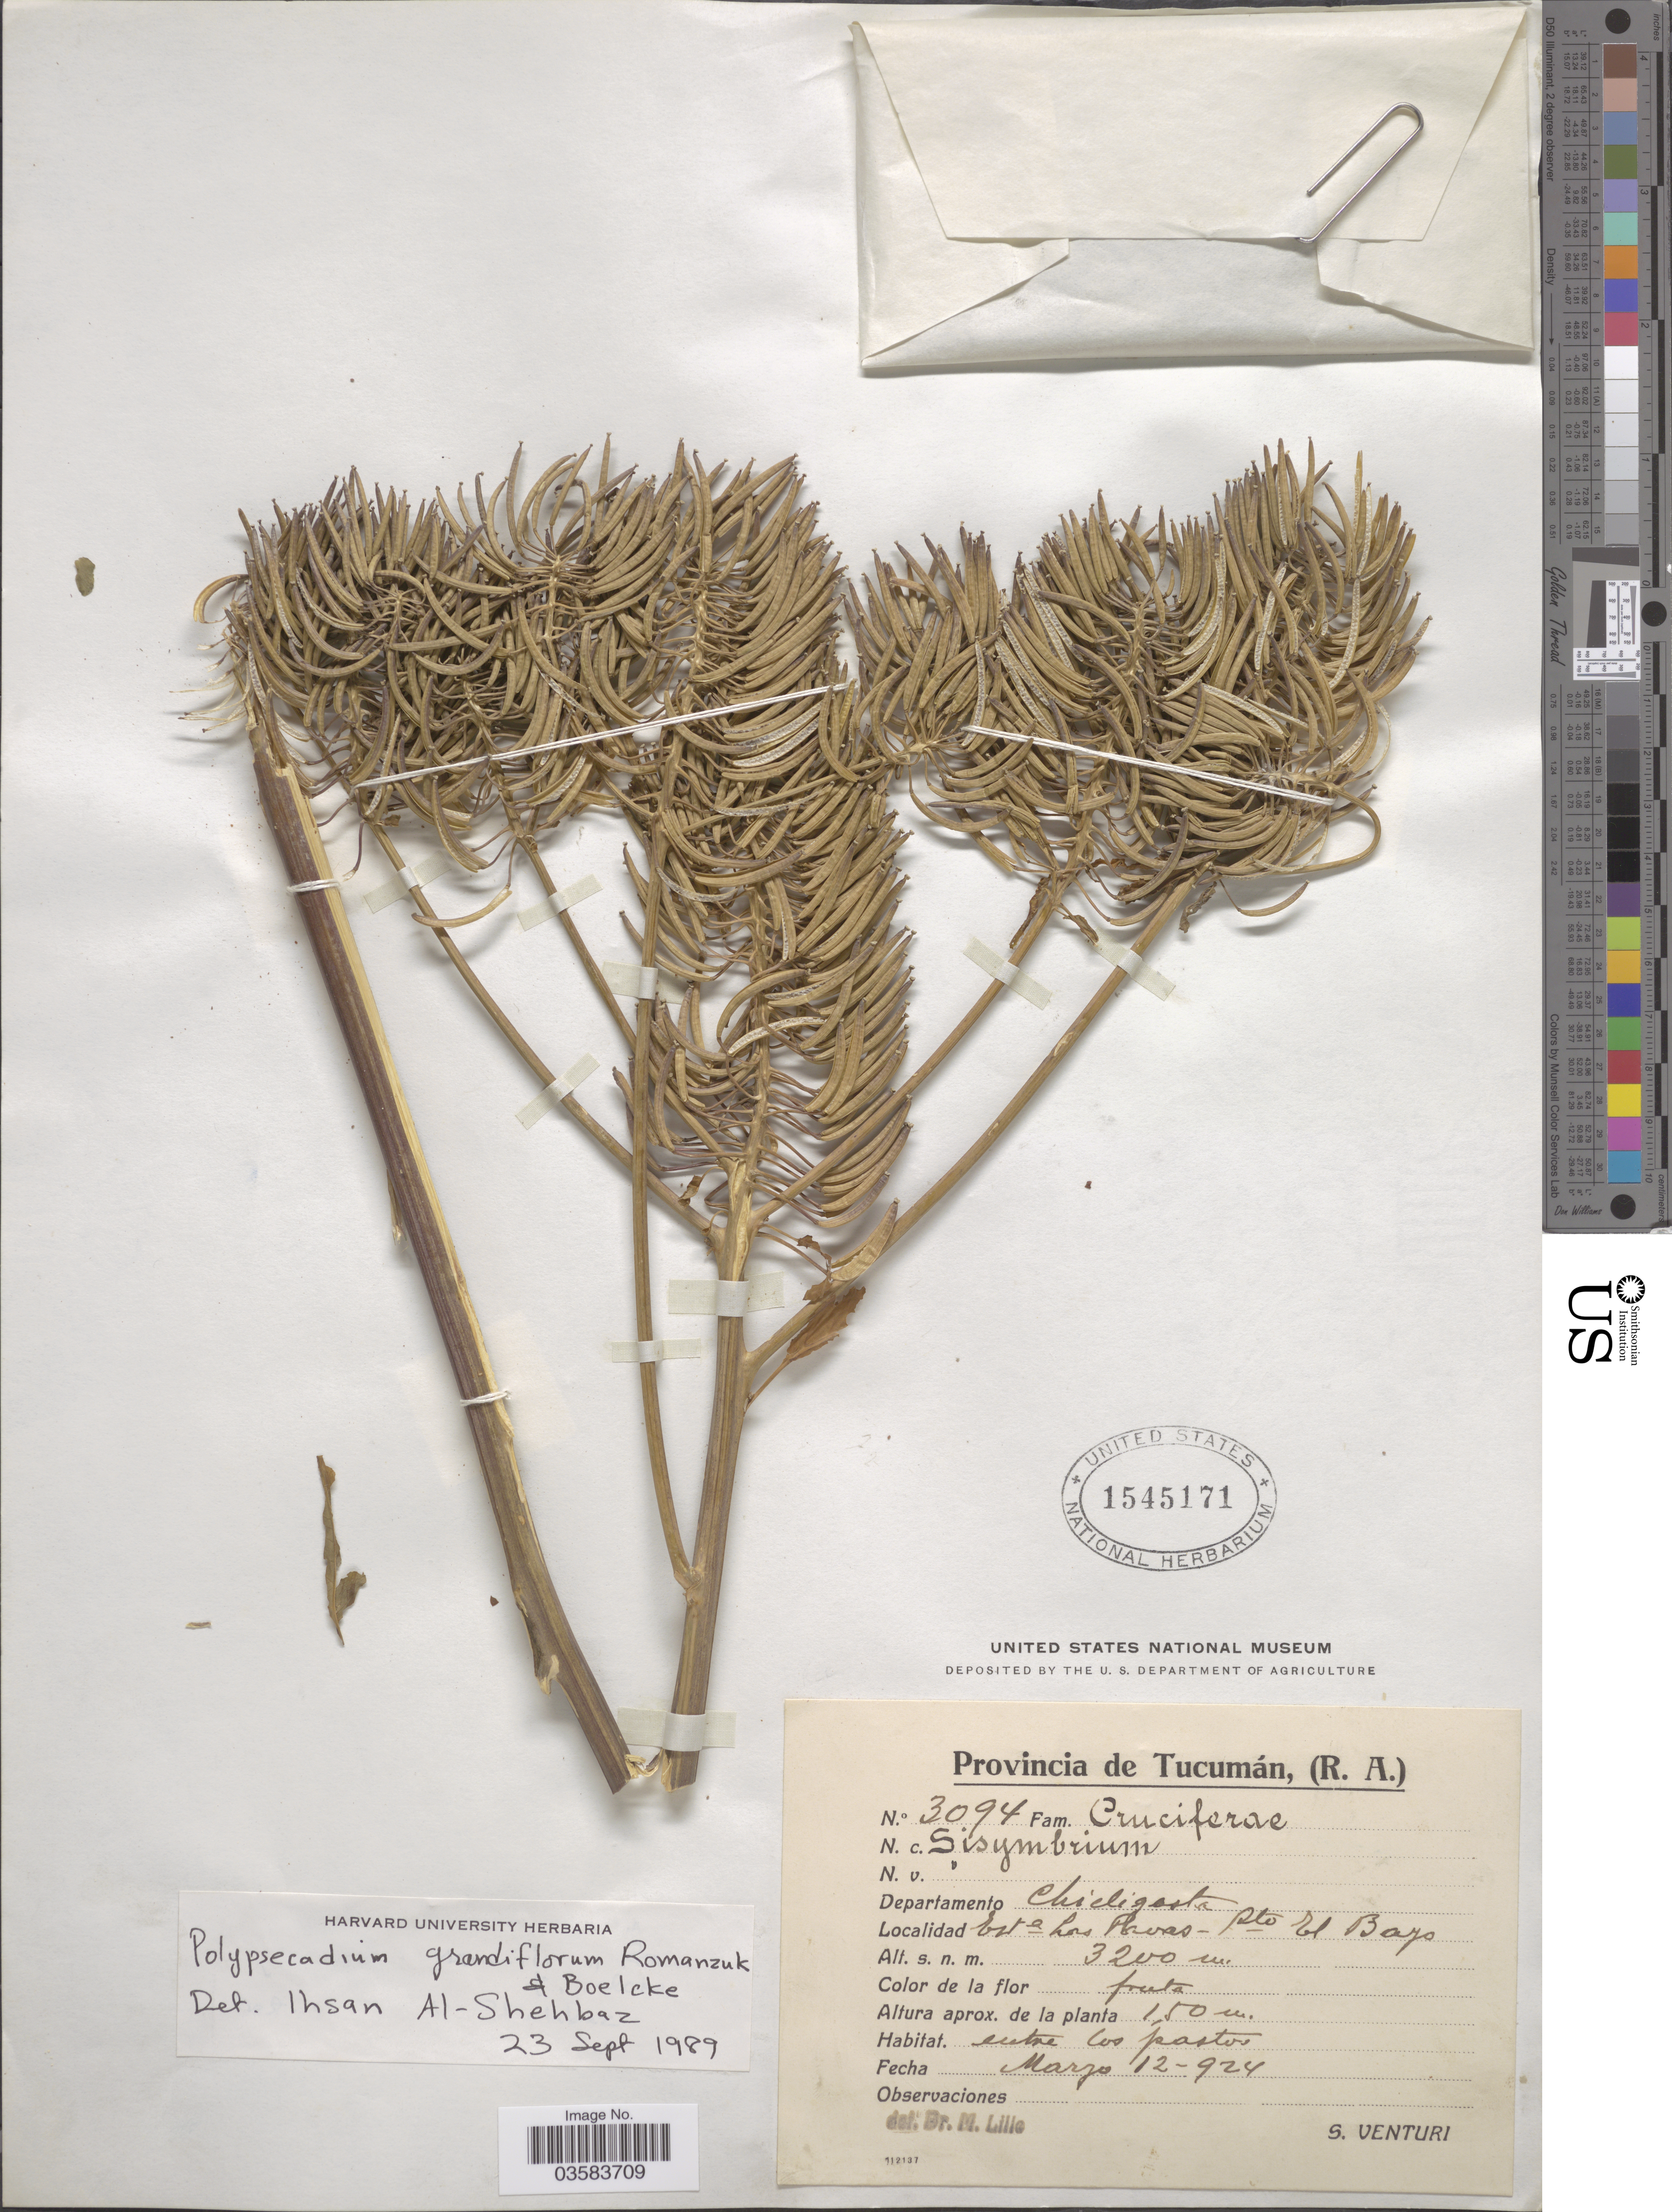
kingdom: Plantae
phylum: Tracheophyta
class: Magnoliopsida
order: Brassicales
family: Brassicaceae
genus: Polypsecadium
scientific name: Polypsecadium grandiflorum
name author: Romanczuk & Boelcke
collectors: S. Venturi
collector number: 3094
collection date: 1924-03-12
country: Argentina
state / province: Tucuman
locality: Departamento Chicligasta. Esta Las Pavas - Pto El Bayo.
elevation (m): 3200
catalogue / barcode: US 1545171